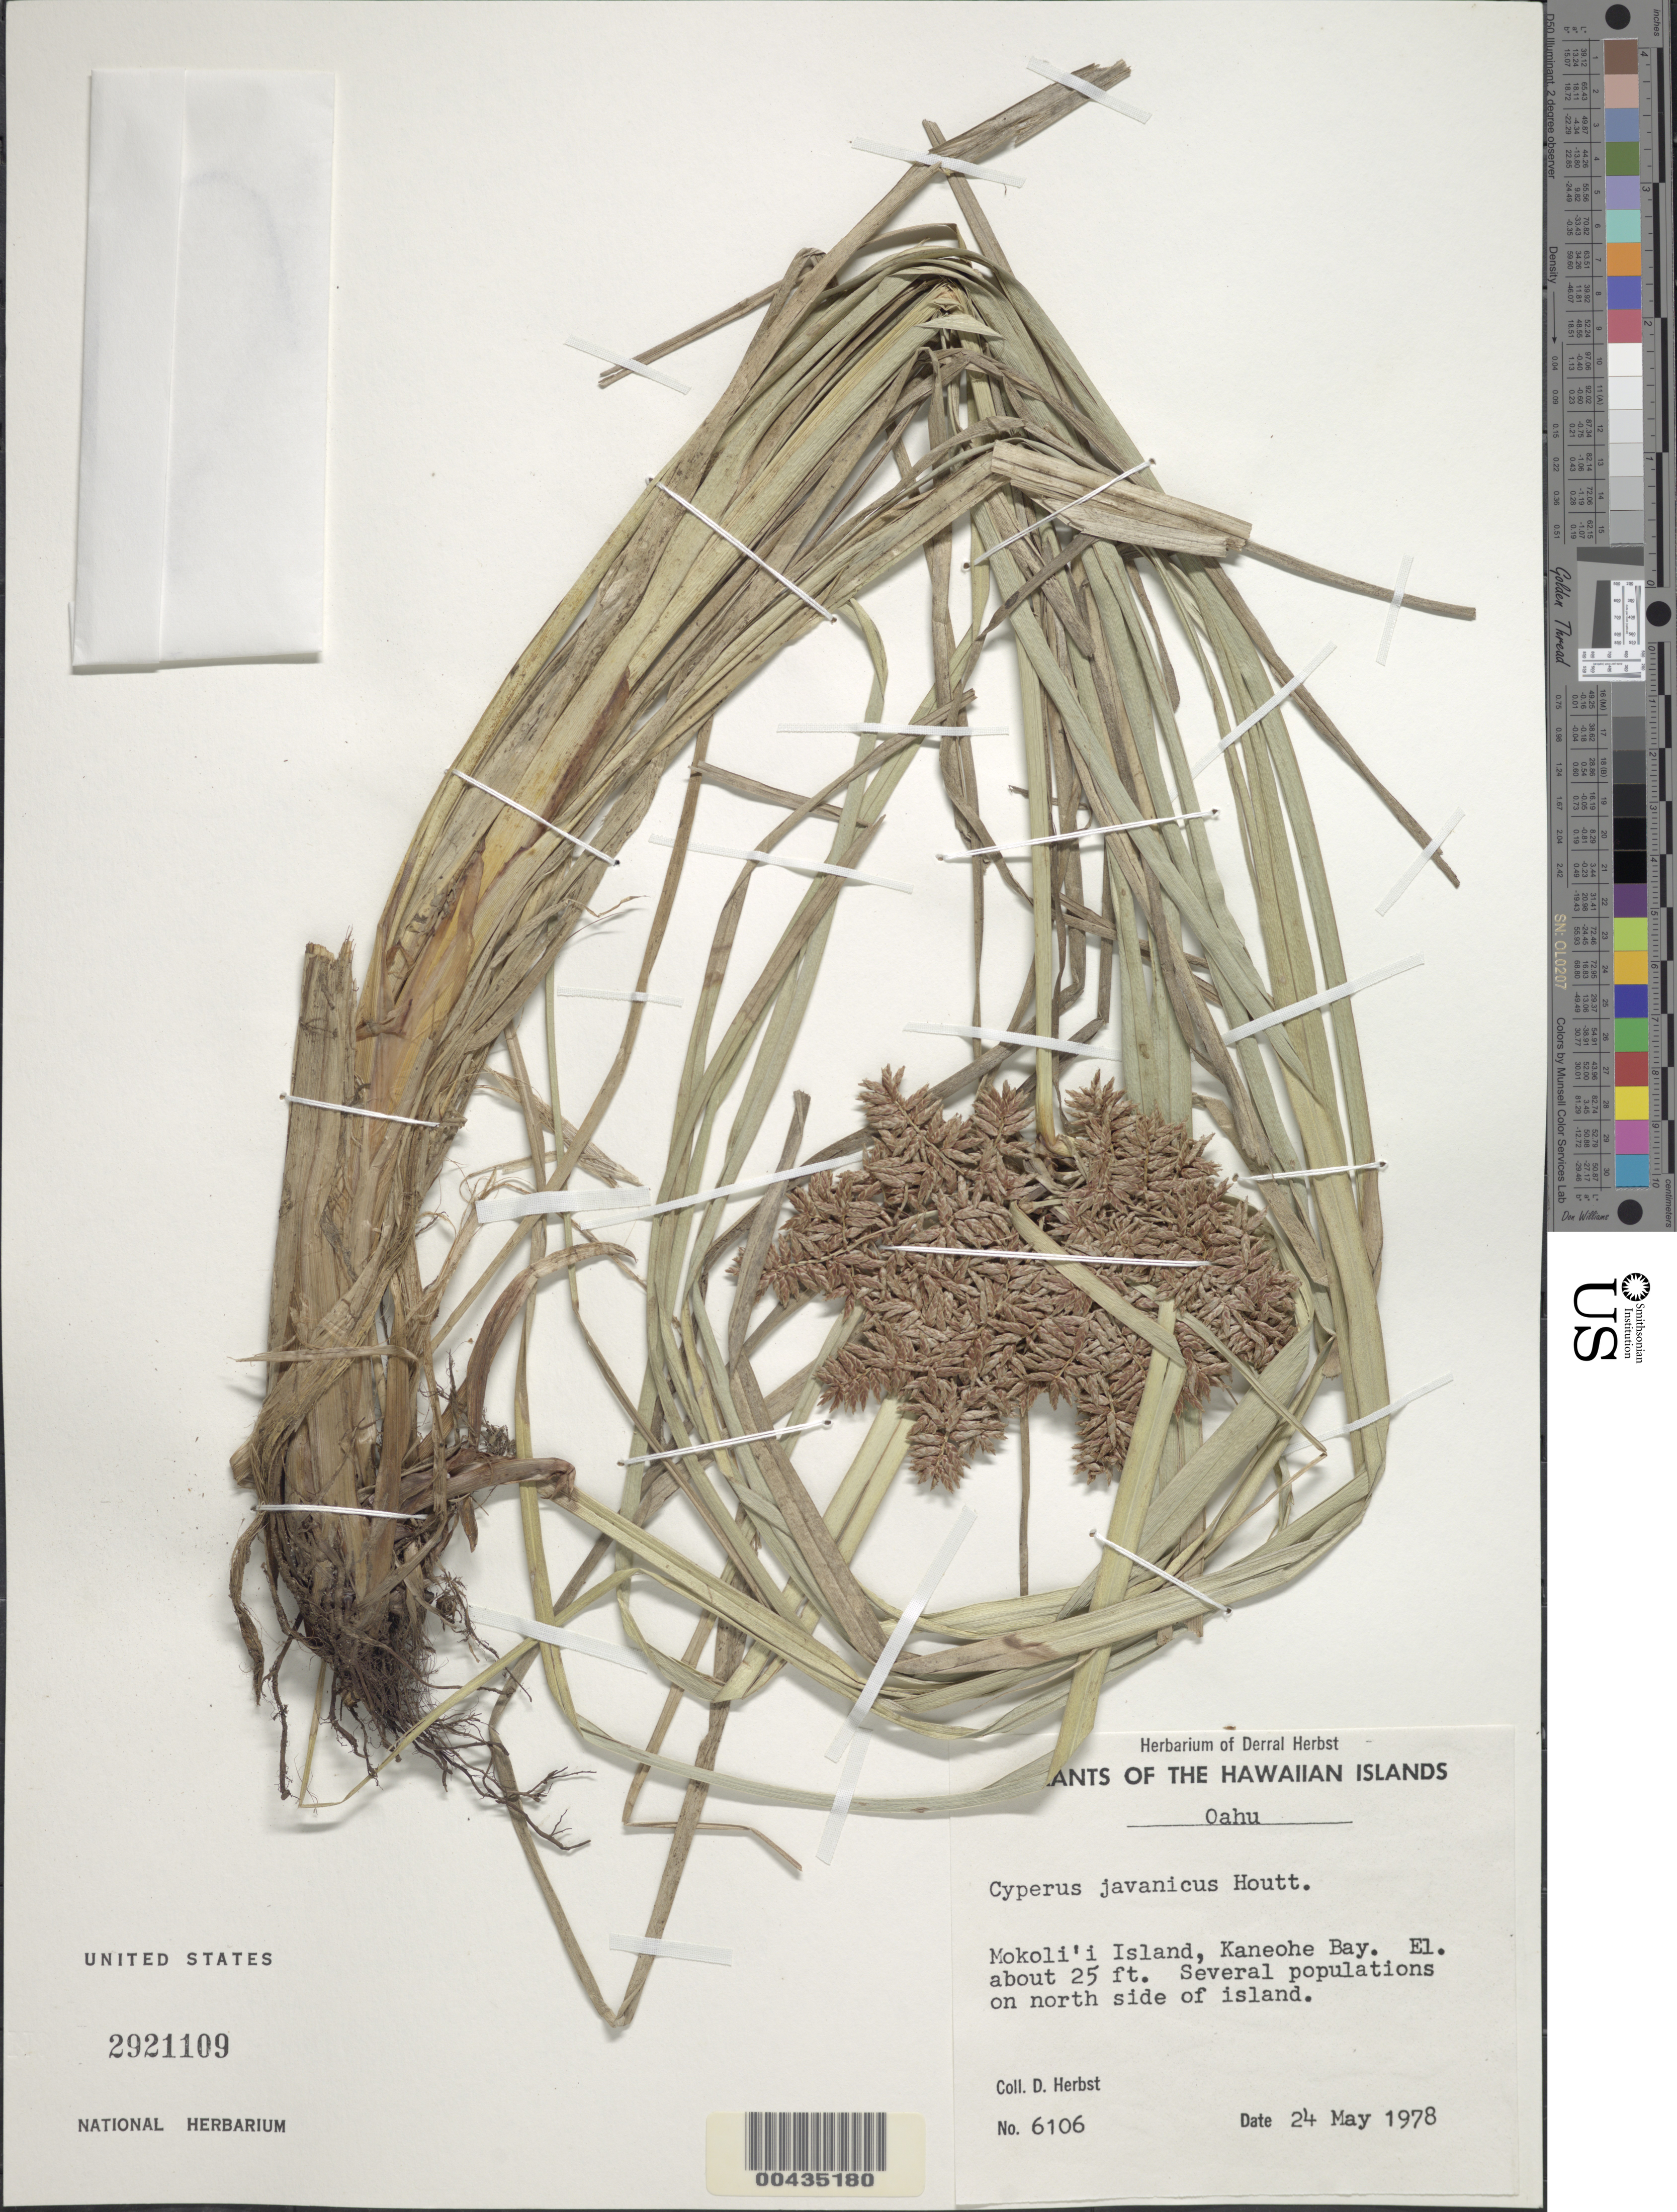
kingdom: Plantae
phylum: Tracheophyta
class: Liliopsida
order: Poales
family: Cyperaceae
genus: Cyperus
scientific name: Cyperus javanicus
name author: Houtt.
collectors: D. R. Herbst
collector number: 6106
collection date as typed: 24 May 1978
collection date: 1978-05-24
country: United States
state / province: Hawaii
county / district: Honolulu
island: Mokoli'i [Chinamans Hat] Islet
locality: on north side of island, Mokoli'i Island, Kaneohe Bay, Oahu.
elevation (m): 8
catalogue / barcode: US 2921109